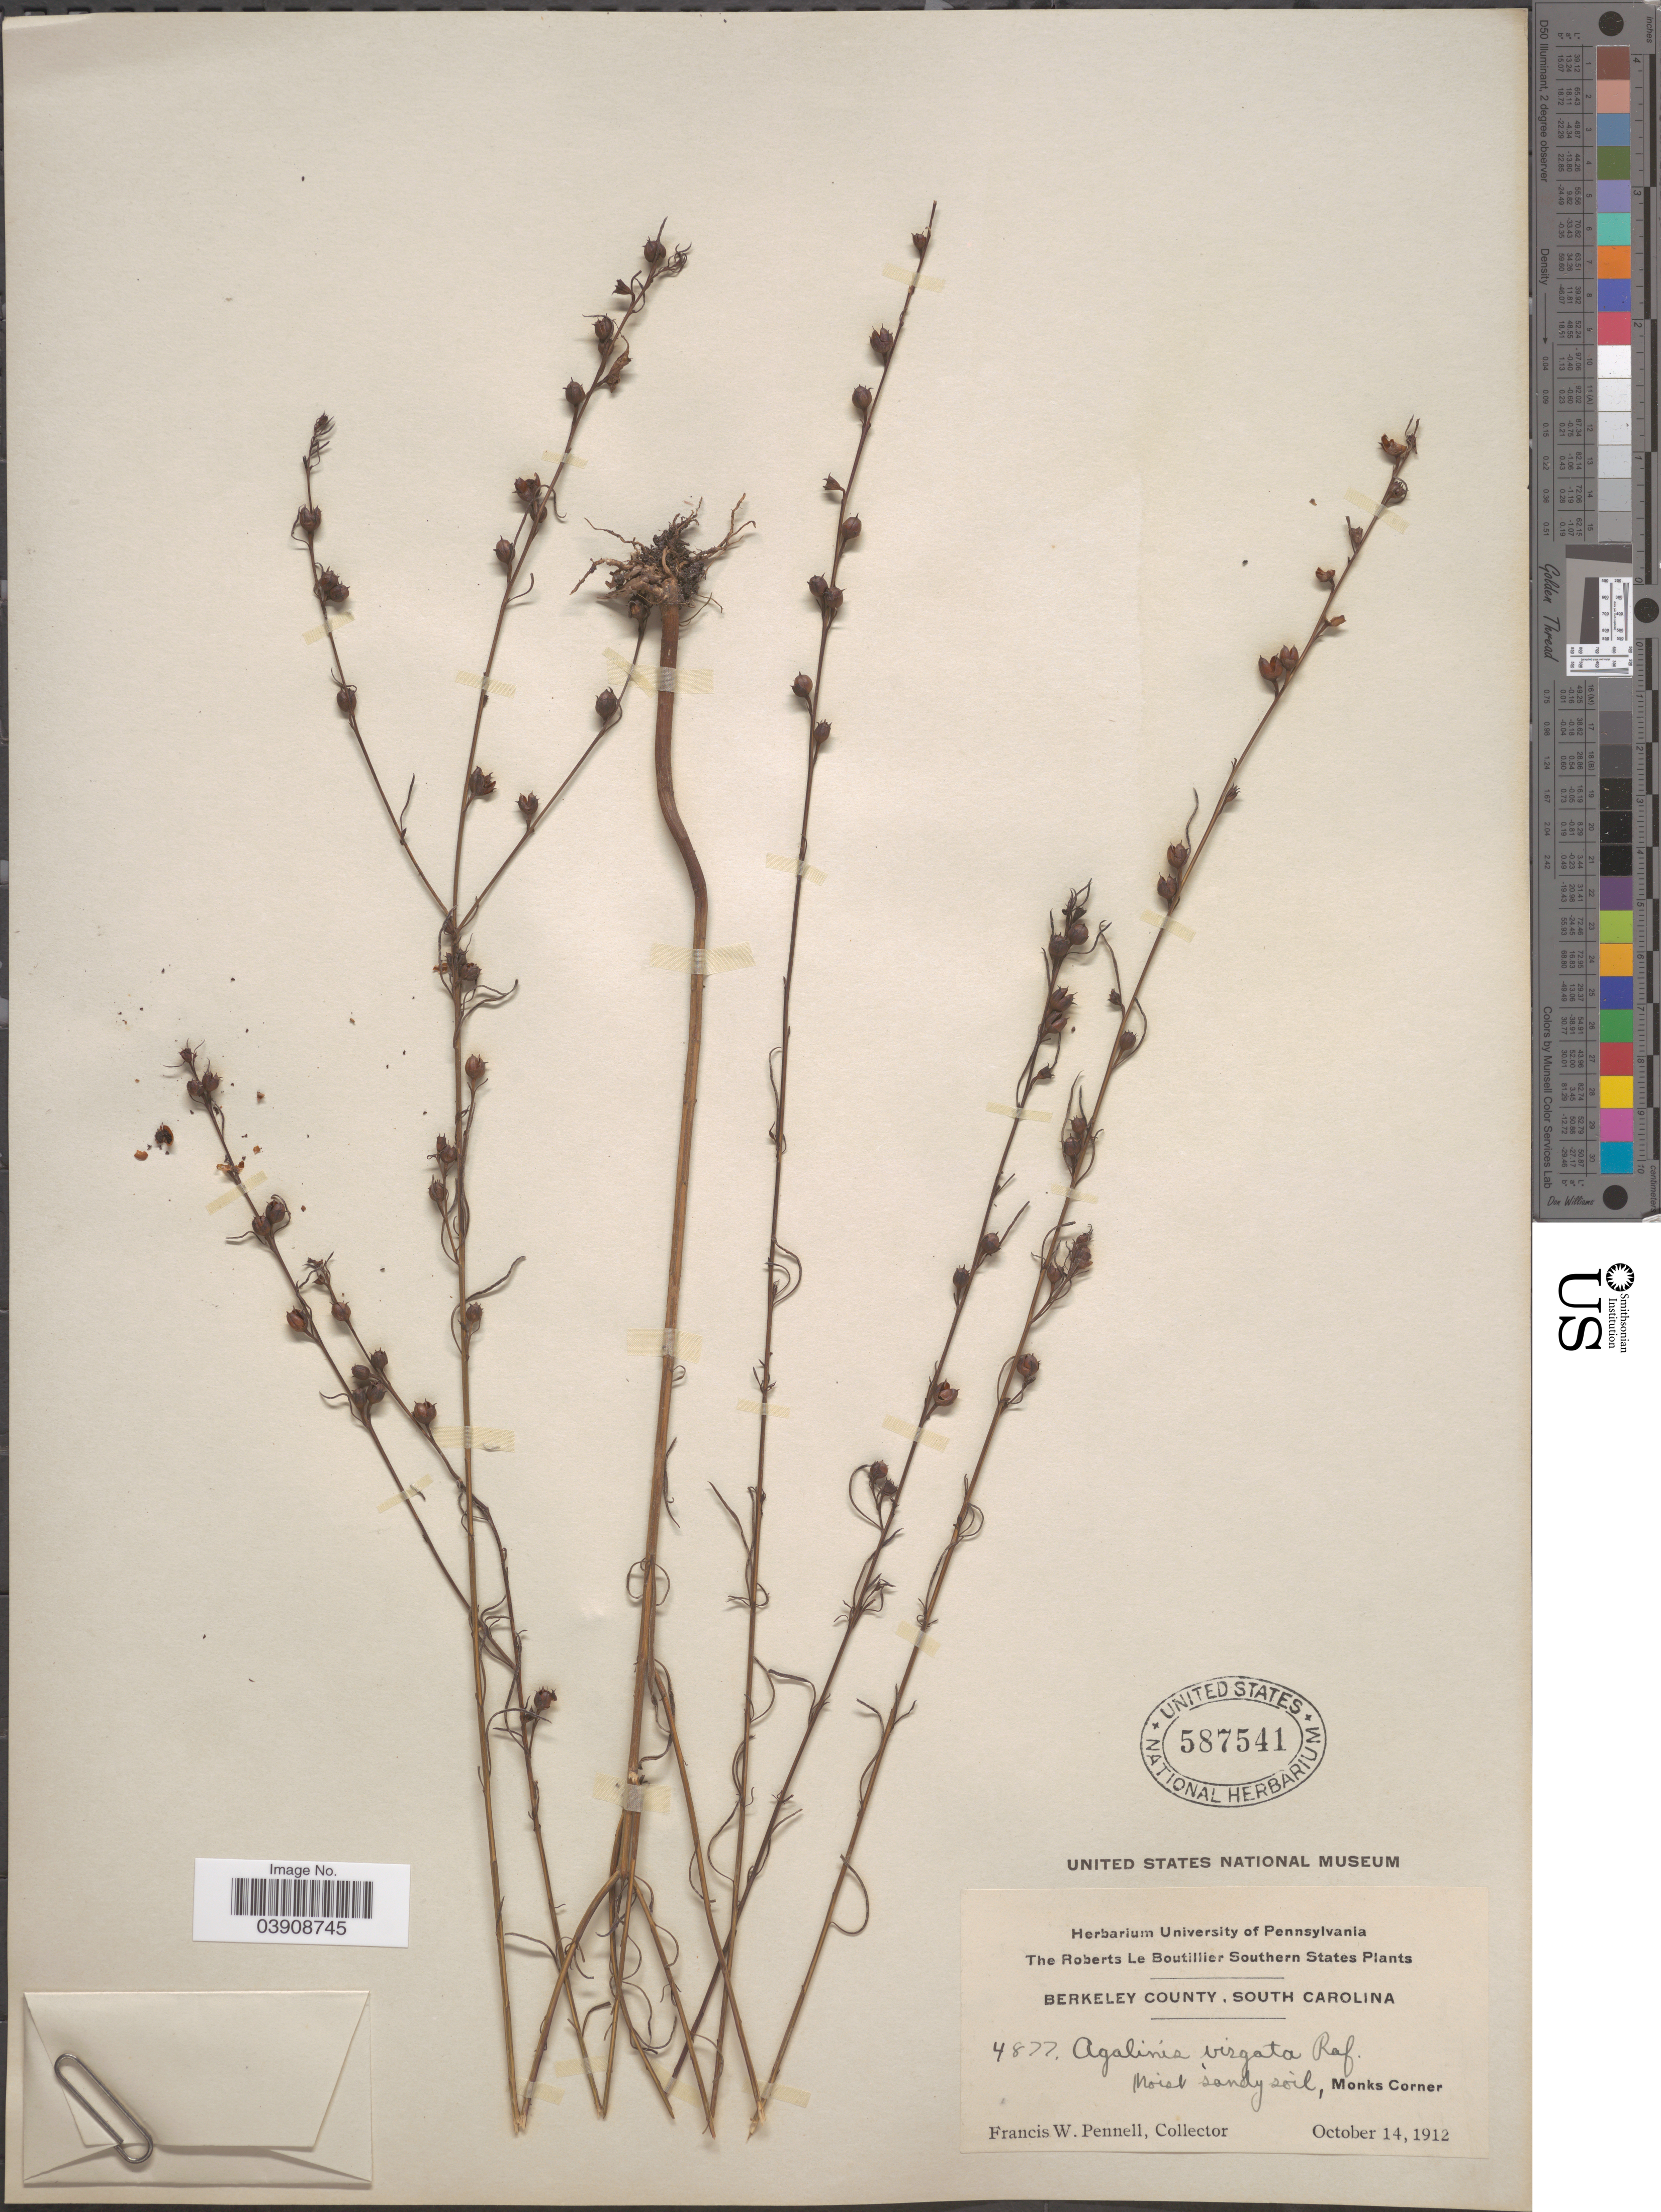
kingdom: Plantae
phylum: Tracheophyta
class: Magnoliopsida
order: Lamiales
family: Orobanchaceae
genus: Agalinis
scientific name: Agalinis virgata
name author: Raf.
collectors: F. W. Pennell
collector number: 4877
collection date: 1912-10-14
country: United States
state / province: South Carolina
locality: The Roberts Le Boutillier Southern States. Berkeley County. Moist sandy soil, Monks Corner.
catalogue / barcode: US 587541